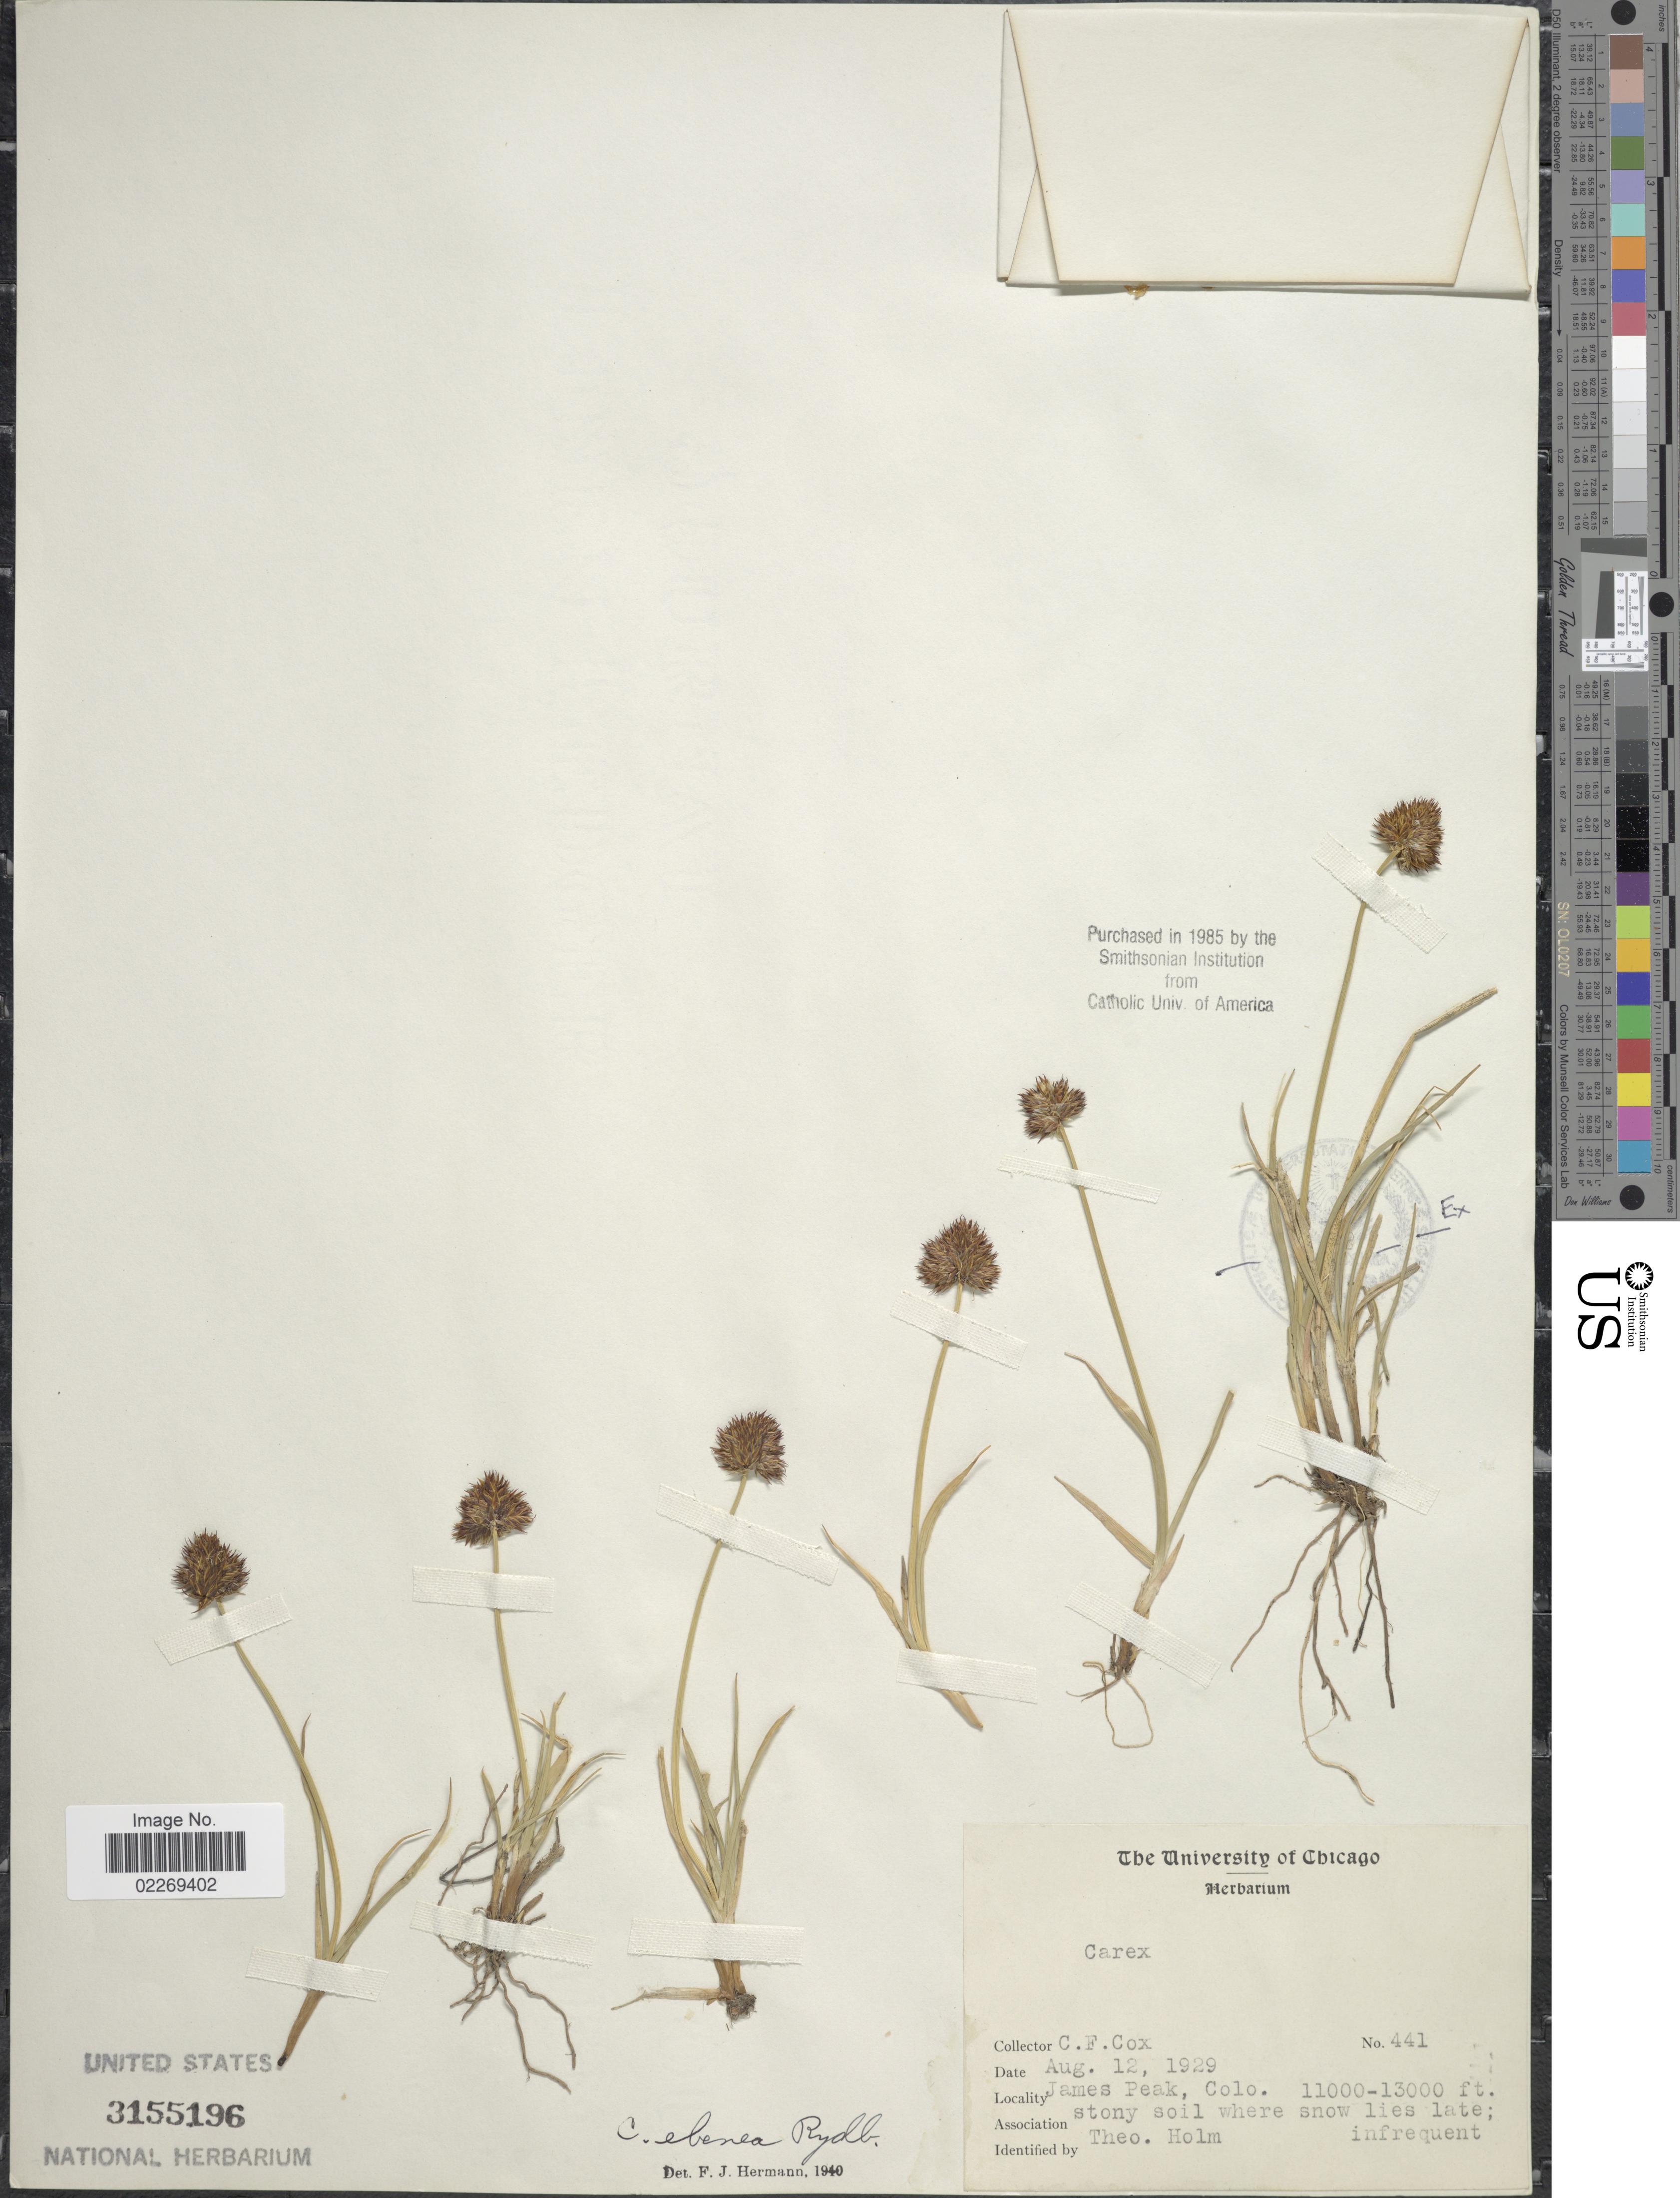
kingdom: Plantae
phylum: Tracheophyta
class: Liliopsida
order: Poales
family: Cyperaceae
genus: Carex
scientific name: Carex ebenea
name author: Rydb.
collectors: C. Cox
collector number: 441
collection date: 1929-08-12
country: United States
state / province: Colorado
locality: James Peak, Colo. Stoney soil where snow lies late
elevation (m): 3353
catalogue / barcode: US 3155196